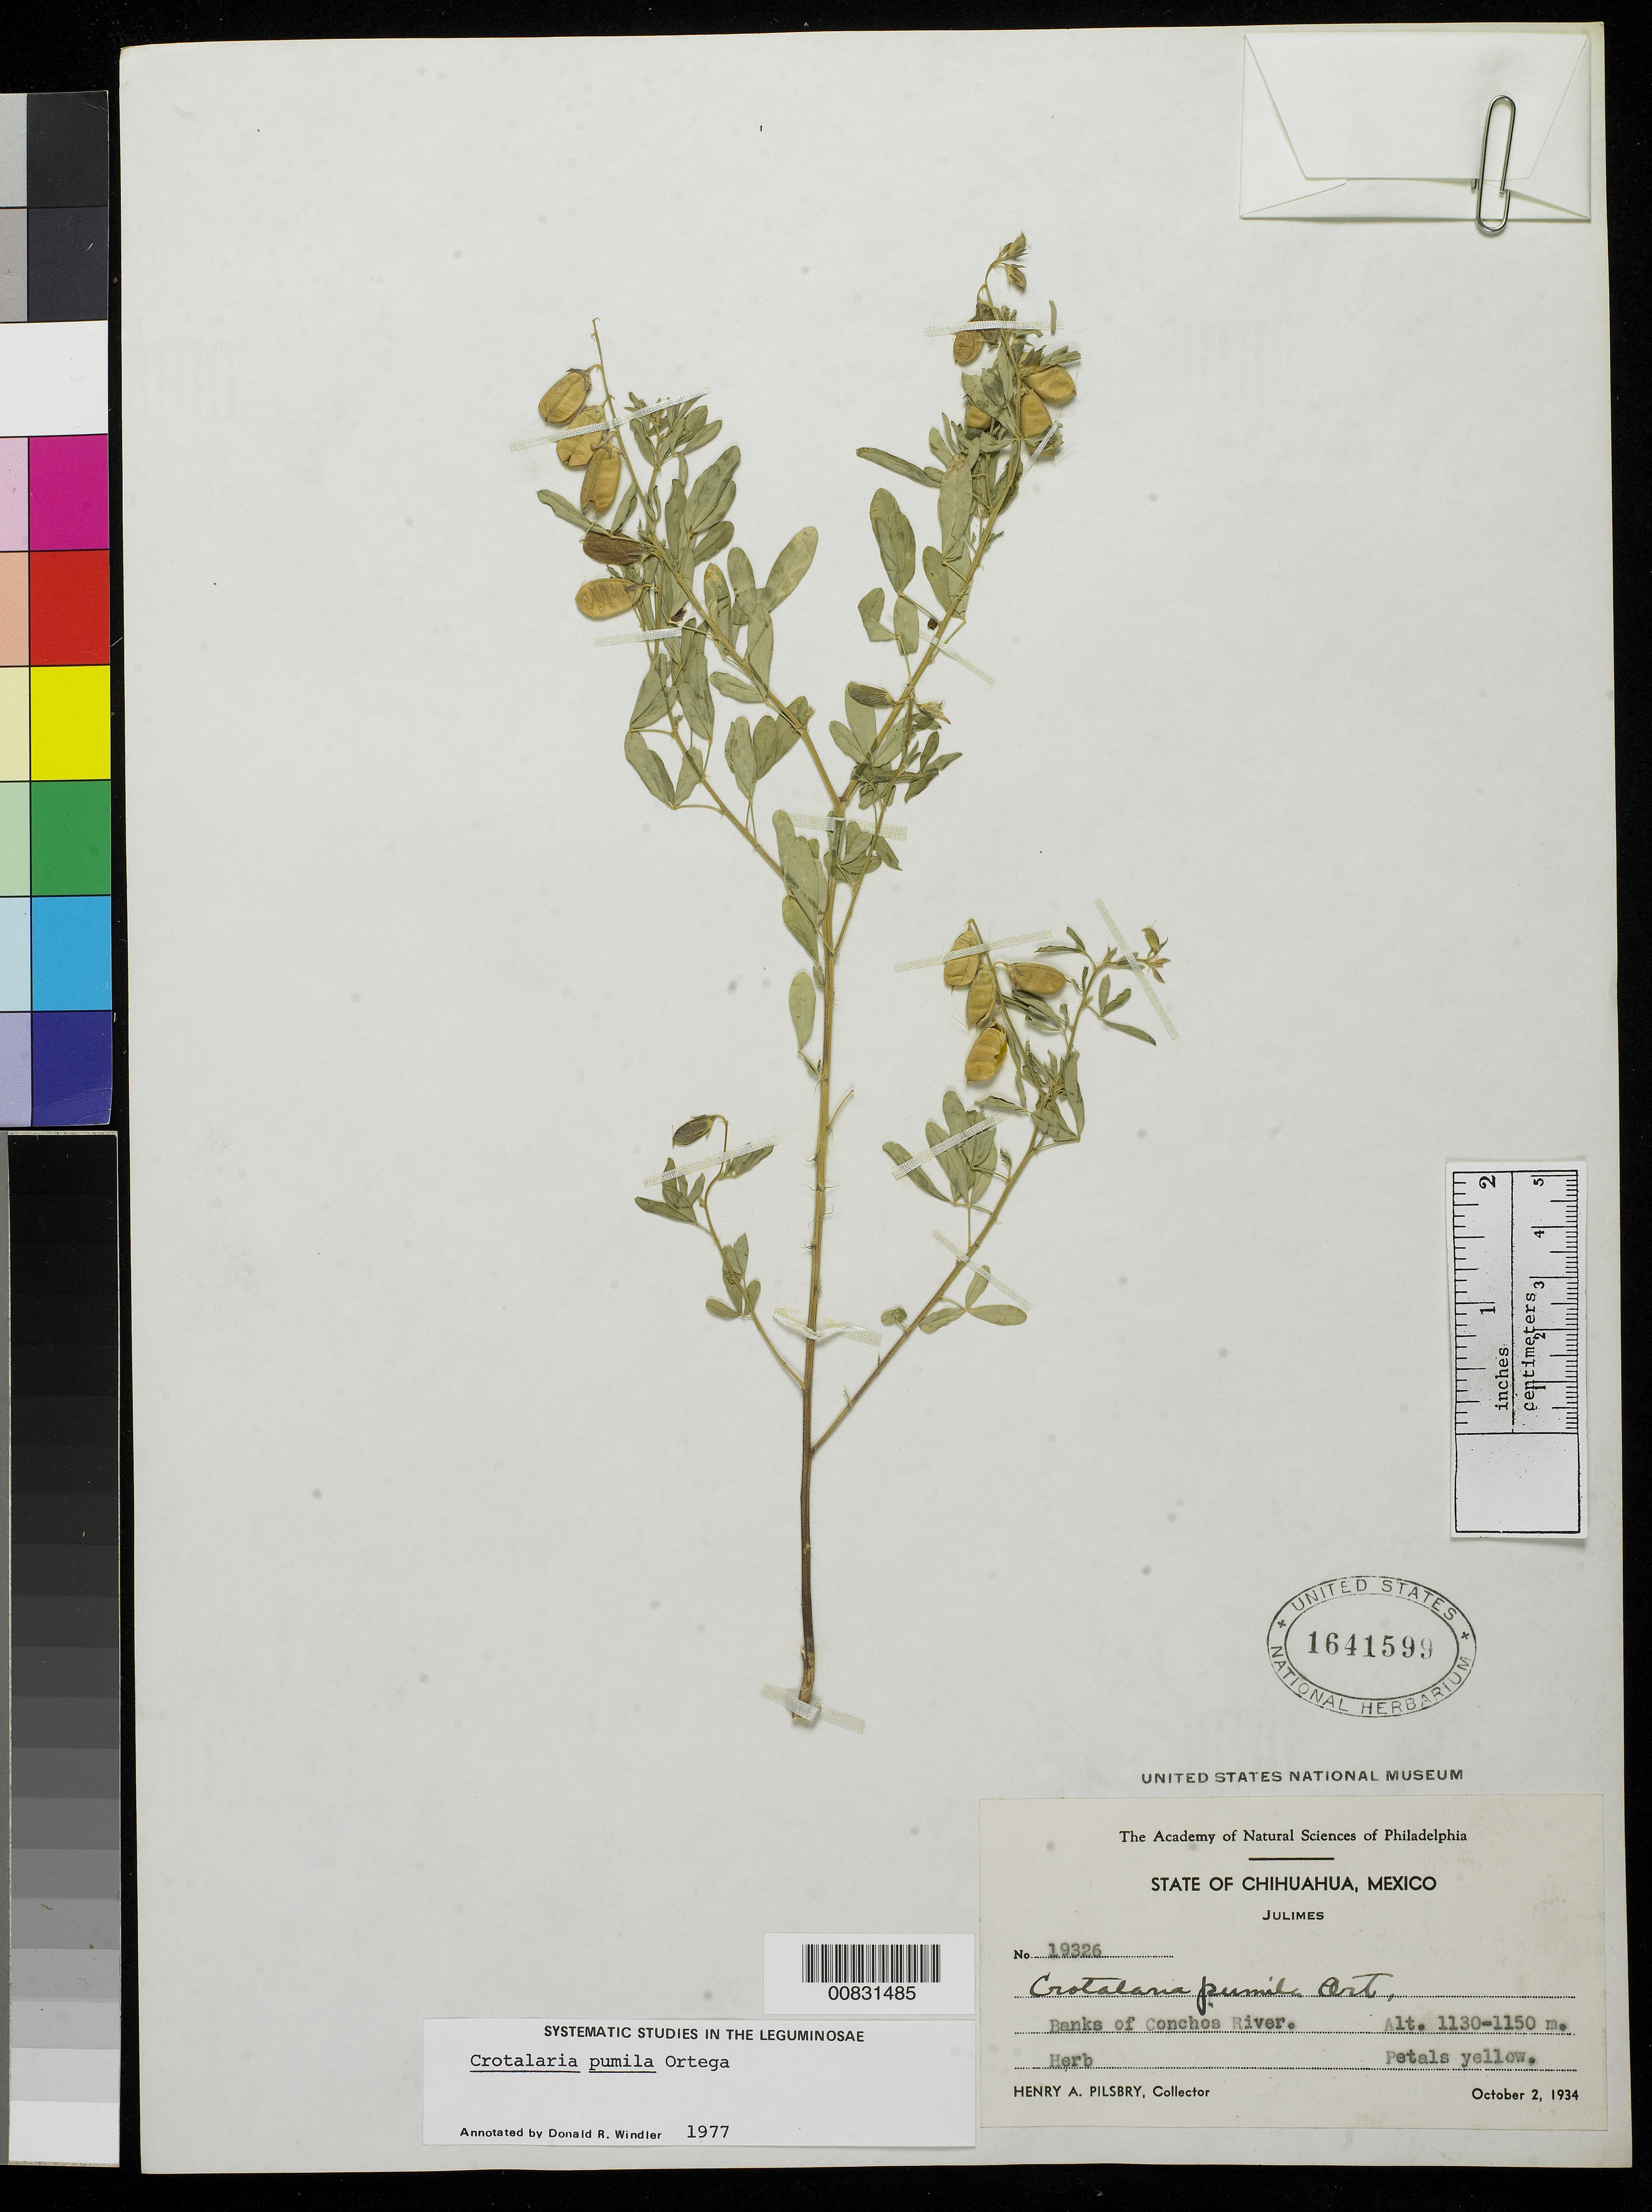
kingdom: Plantae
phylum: Tracheophyta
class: Magnoliopsida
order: Fabales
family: Fabaceae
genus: Crotalaria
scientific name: Crotalaria pumila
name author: Ortega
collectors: H. Pilsbry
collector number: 19326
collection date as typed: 02 Oct 1934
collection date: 1934-10-02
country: Mexico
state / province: Chihuahua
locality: Julimes. Banks of Conchos River.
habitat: Banks of Conchos River.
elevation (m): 1150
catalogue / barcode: US 1641599